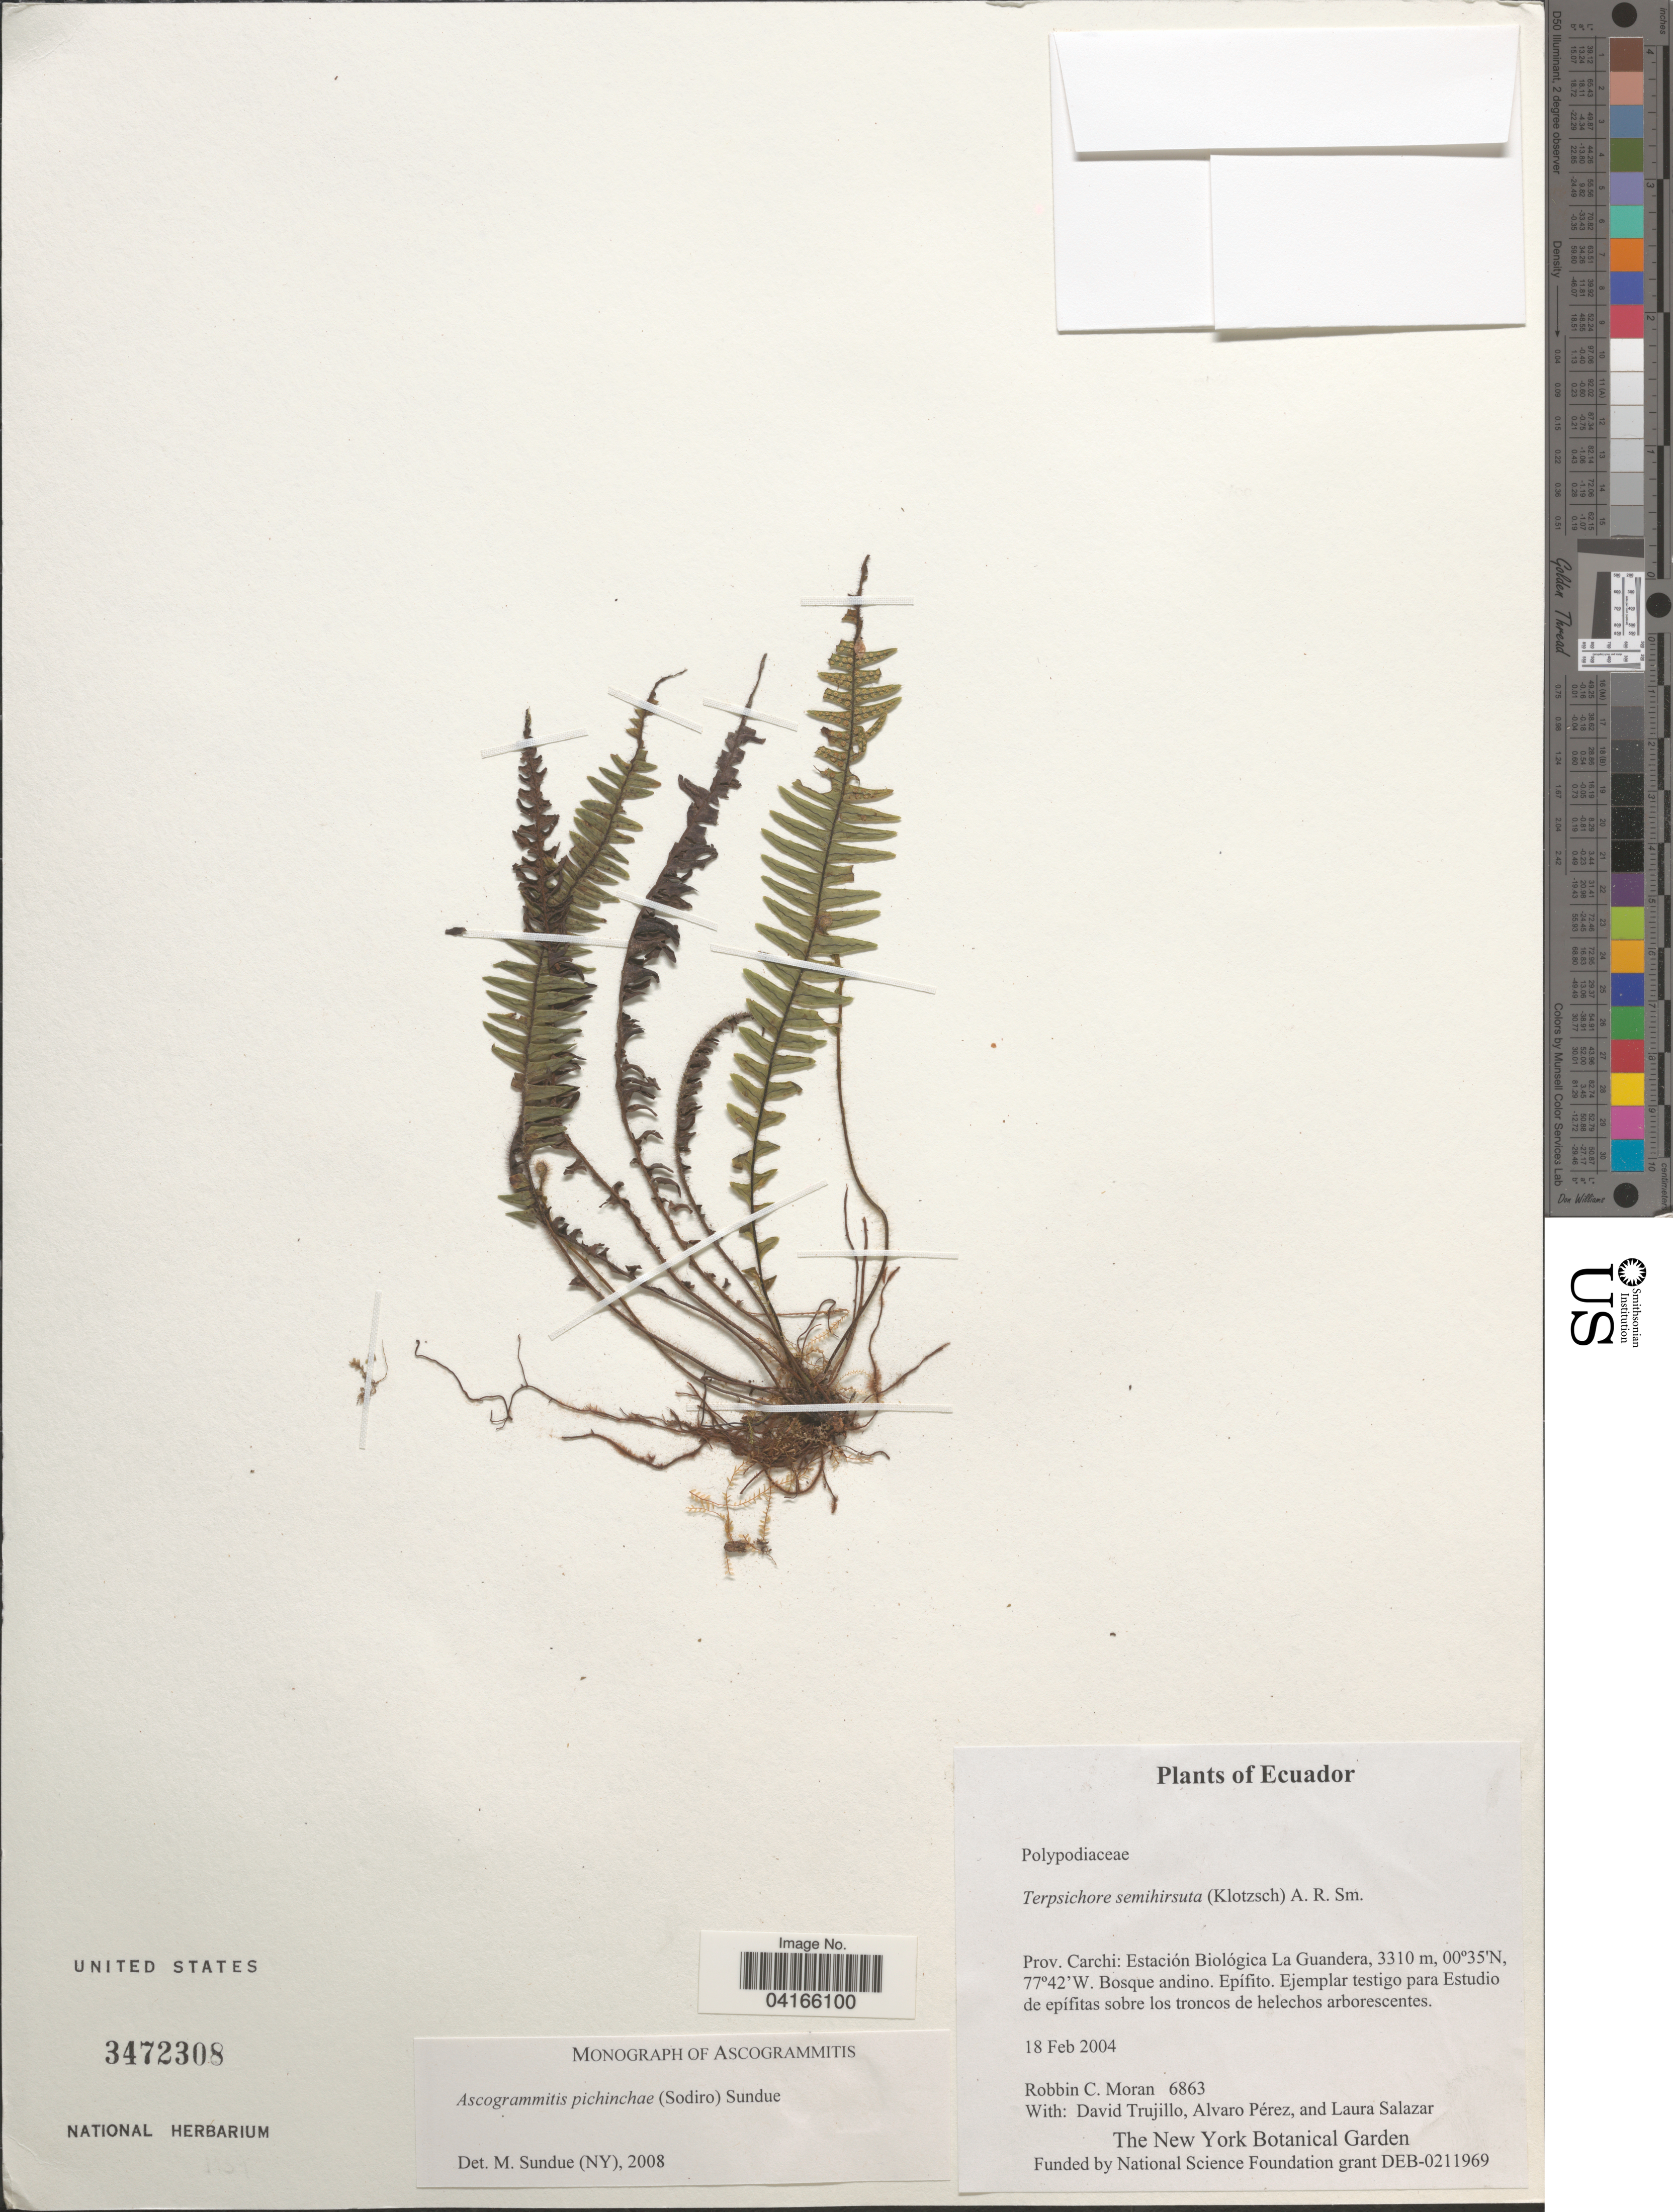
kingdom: Plantae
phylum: Tracheophyta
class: Polypodiopsida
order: Polypodiales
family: Polypodiaceae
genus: Ascogrammitis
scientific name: Ascogrammitis pichinchae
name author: (Sod.) Sundue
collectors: R. C. Moran, D. Trujillo, A. Pérez & L. Salazar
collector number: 6863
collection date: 2004-02-18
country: Ecuador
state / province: Carchi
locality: Estación Biológica La Guandera.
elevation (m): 3310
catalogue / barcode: US 3472308